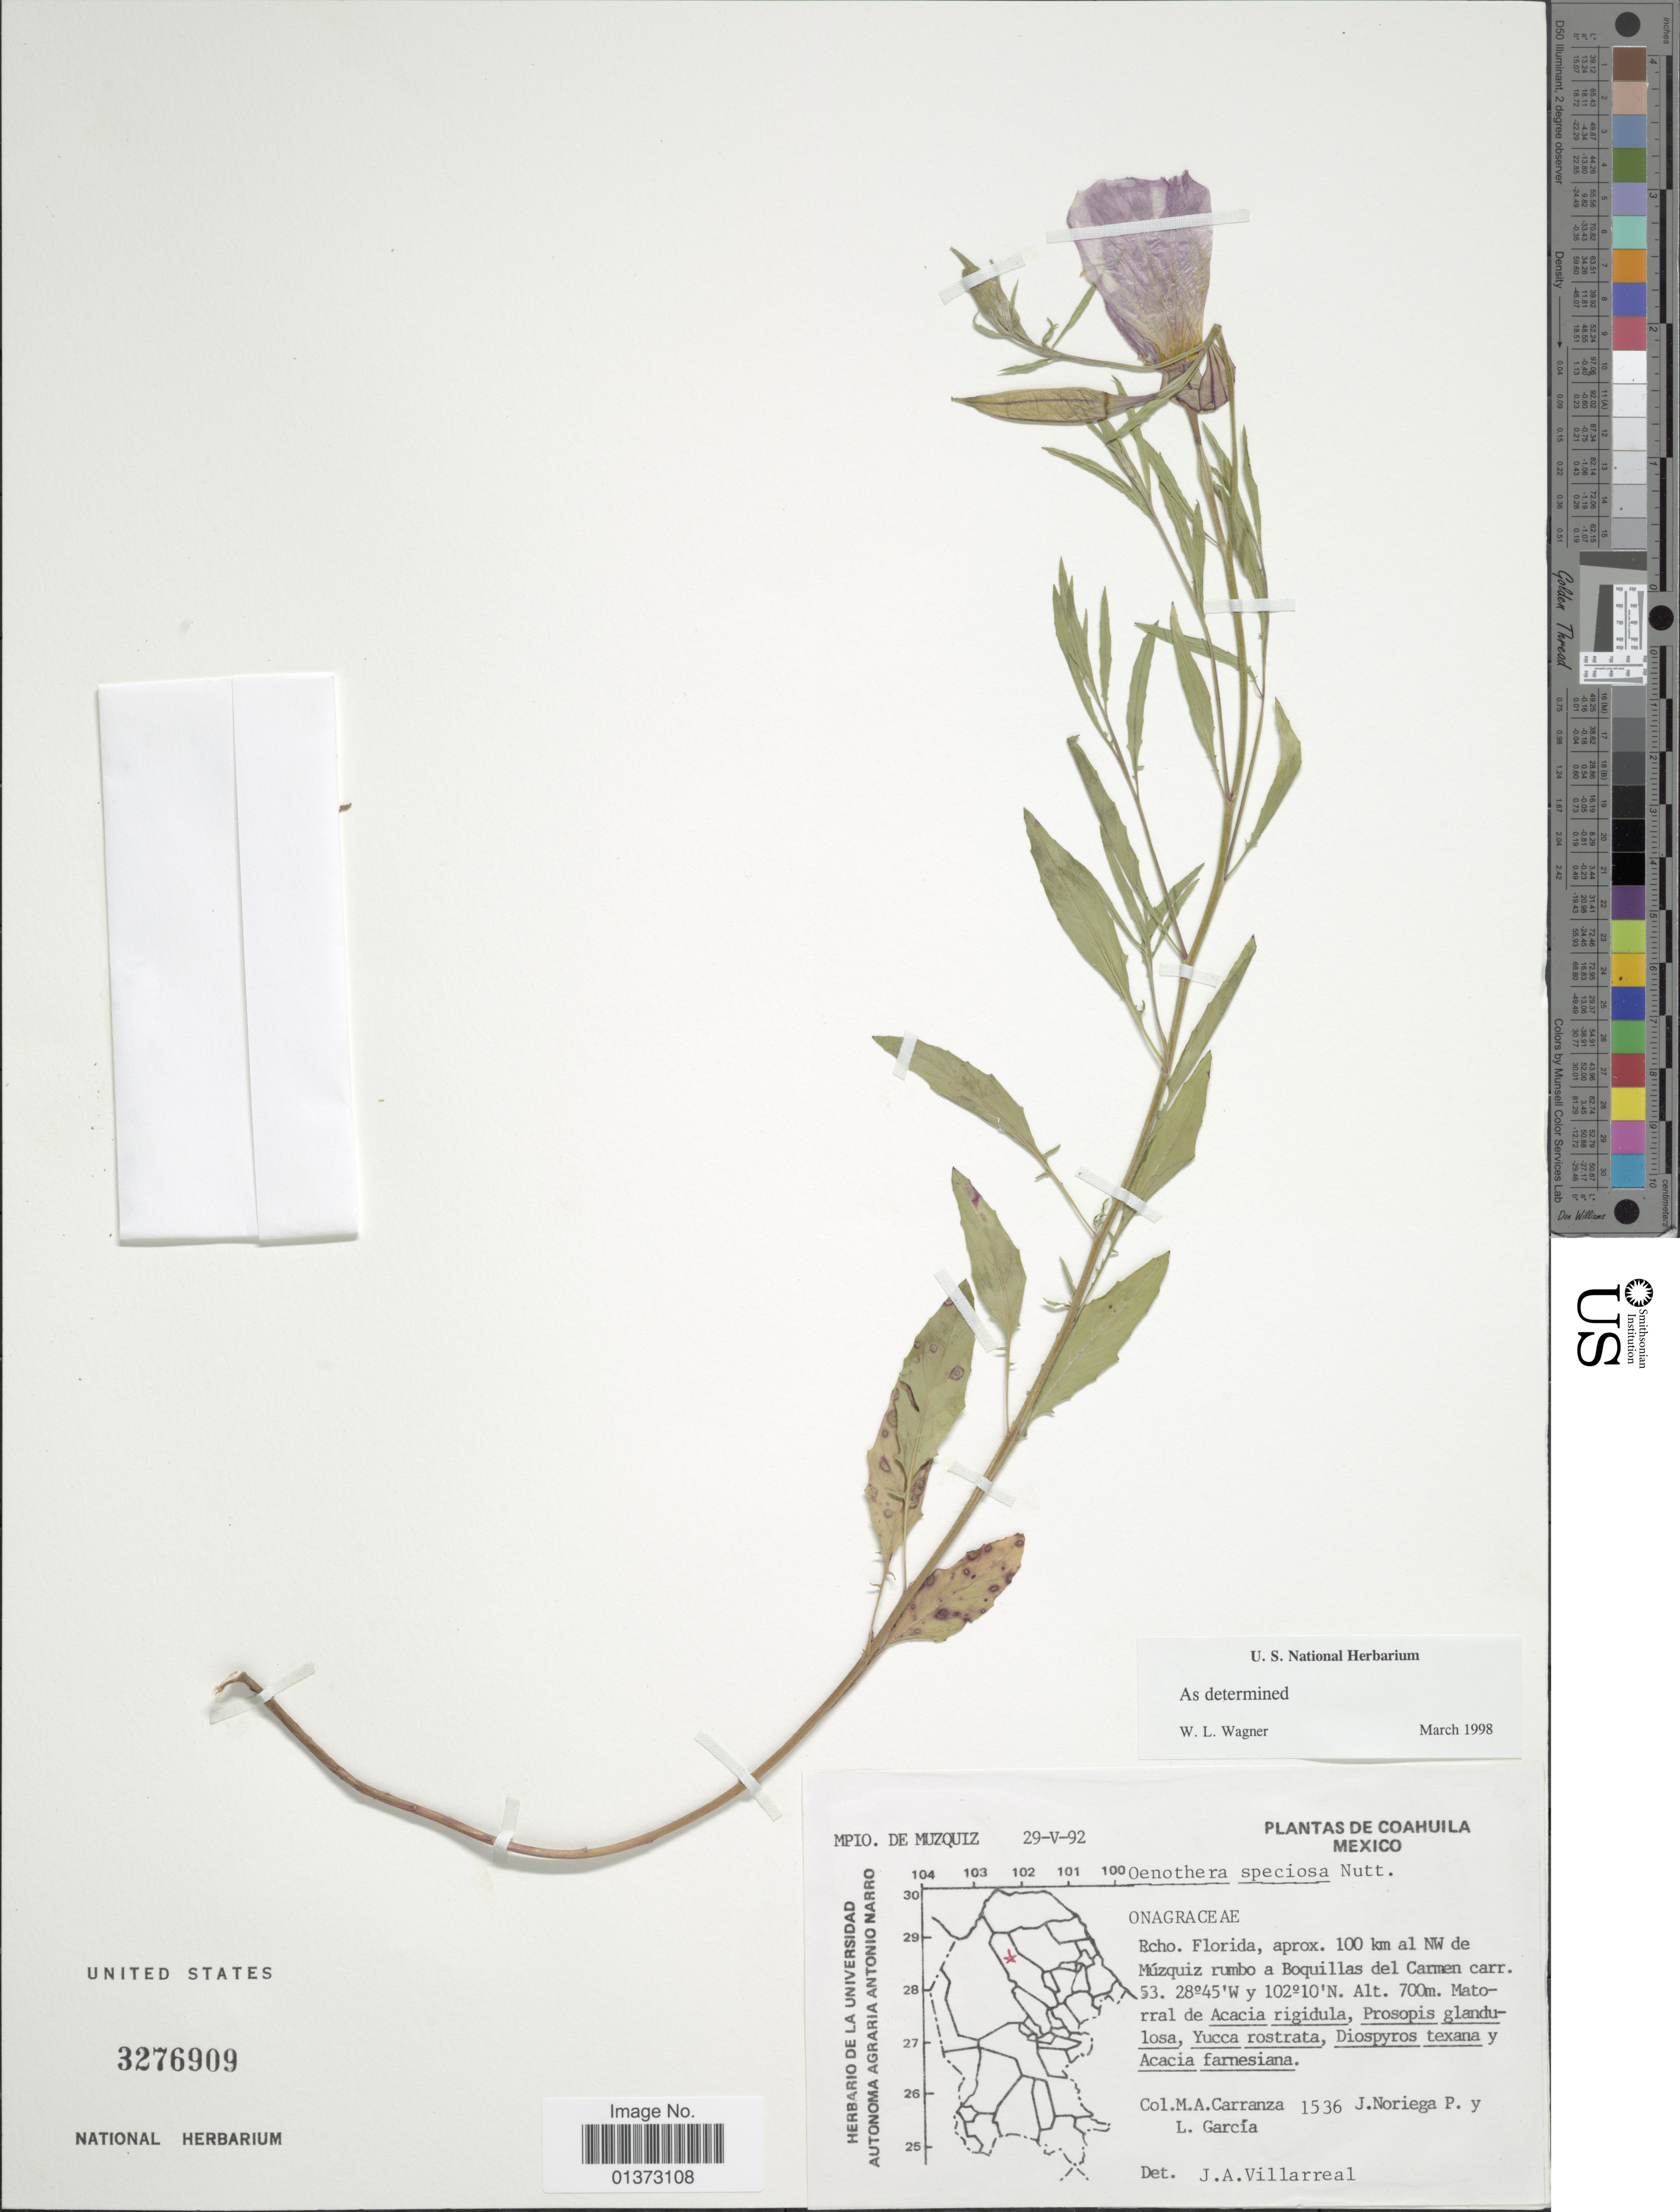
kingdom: Plantae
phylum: Tracheophyta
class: Magnoliopsida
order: Myrtales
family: Onagraceae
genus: Oenothera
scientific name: Oenothera speciosa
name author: Nutt.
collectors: M. Carranza, J. Noriega P. & L. Garcia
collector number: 1536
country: Mexico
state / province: Coahuila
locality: Rcho. Florida, aprox. 100 km al NW de Múzquiz rumbo a Boquilas del Carmen carr. 53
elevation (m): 700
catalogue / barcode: US 3276909